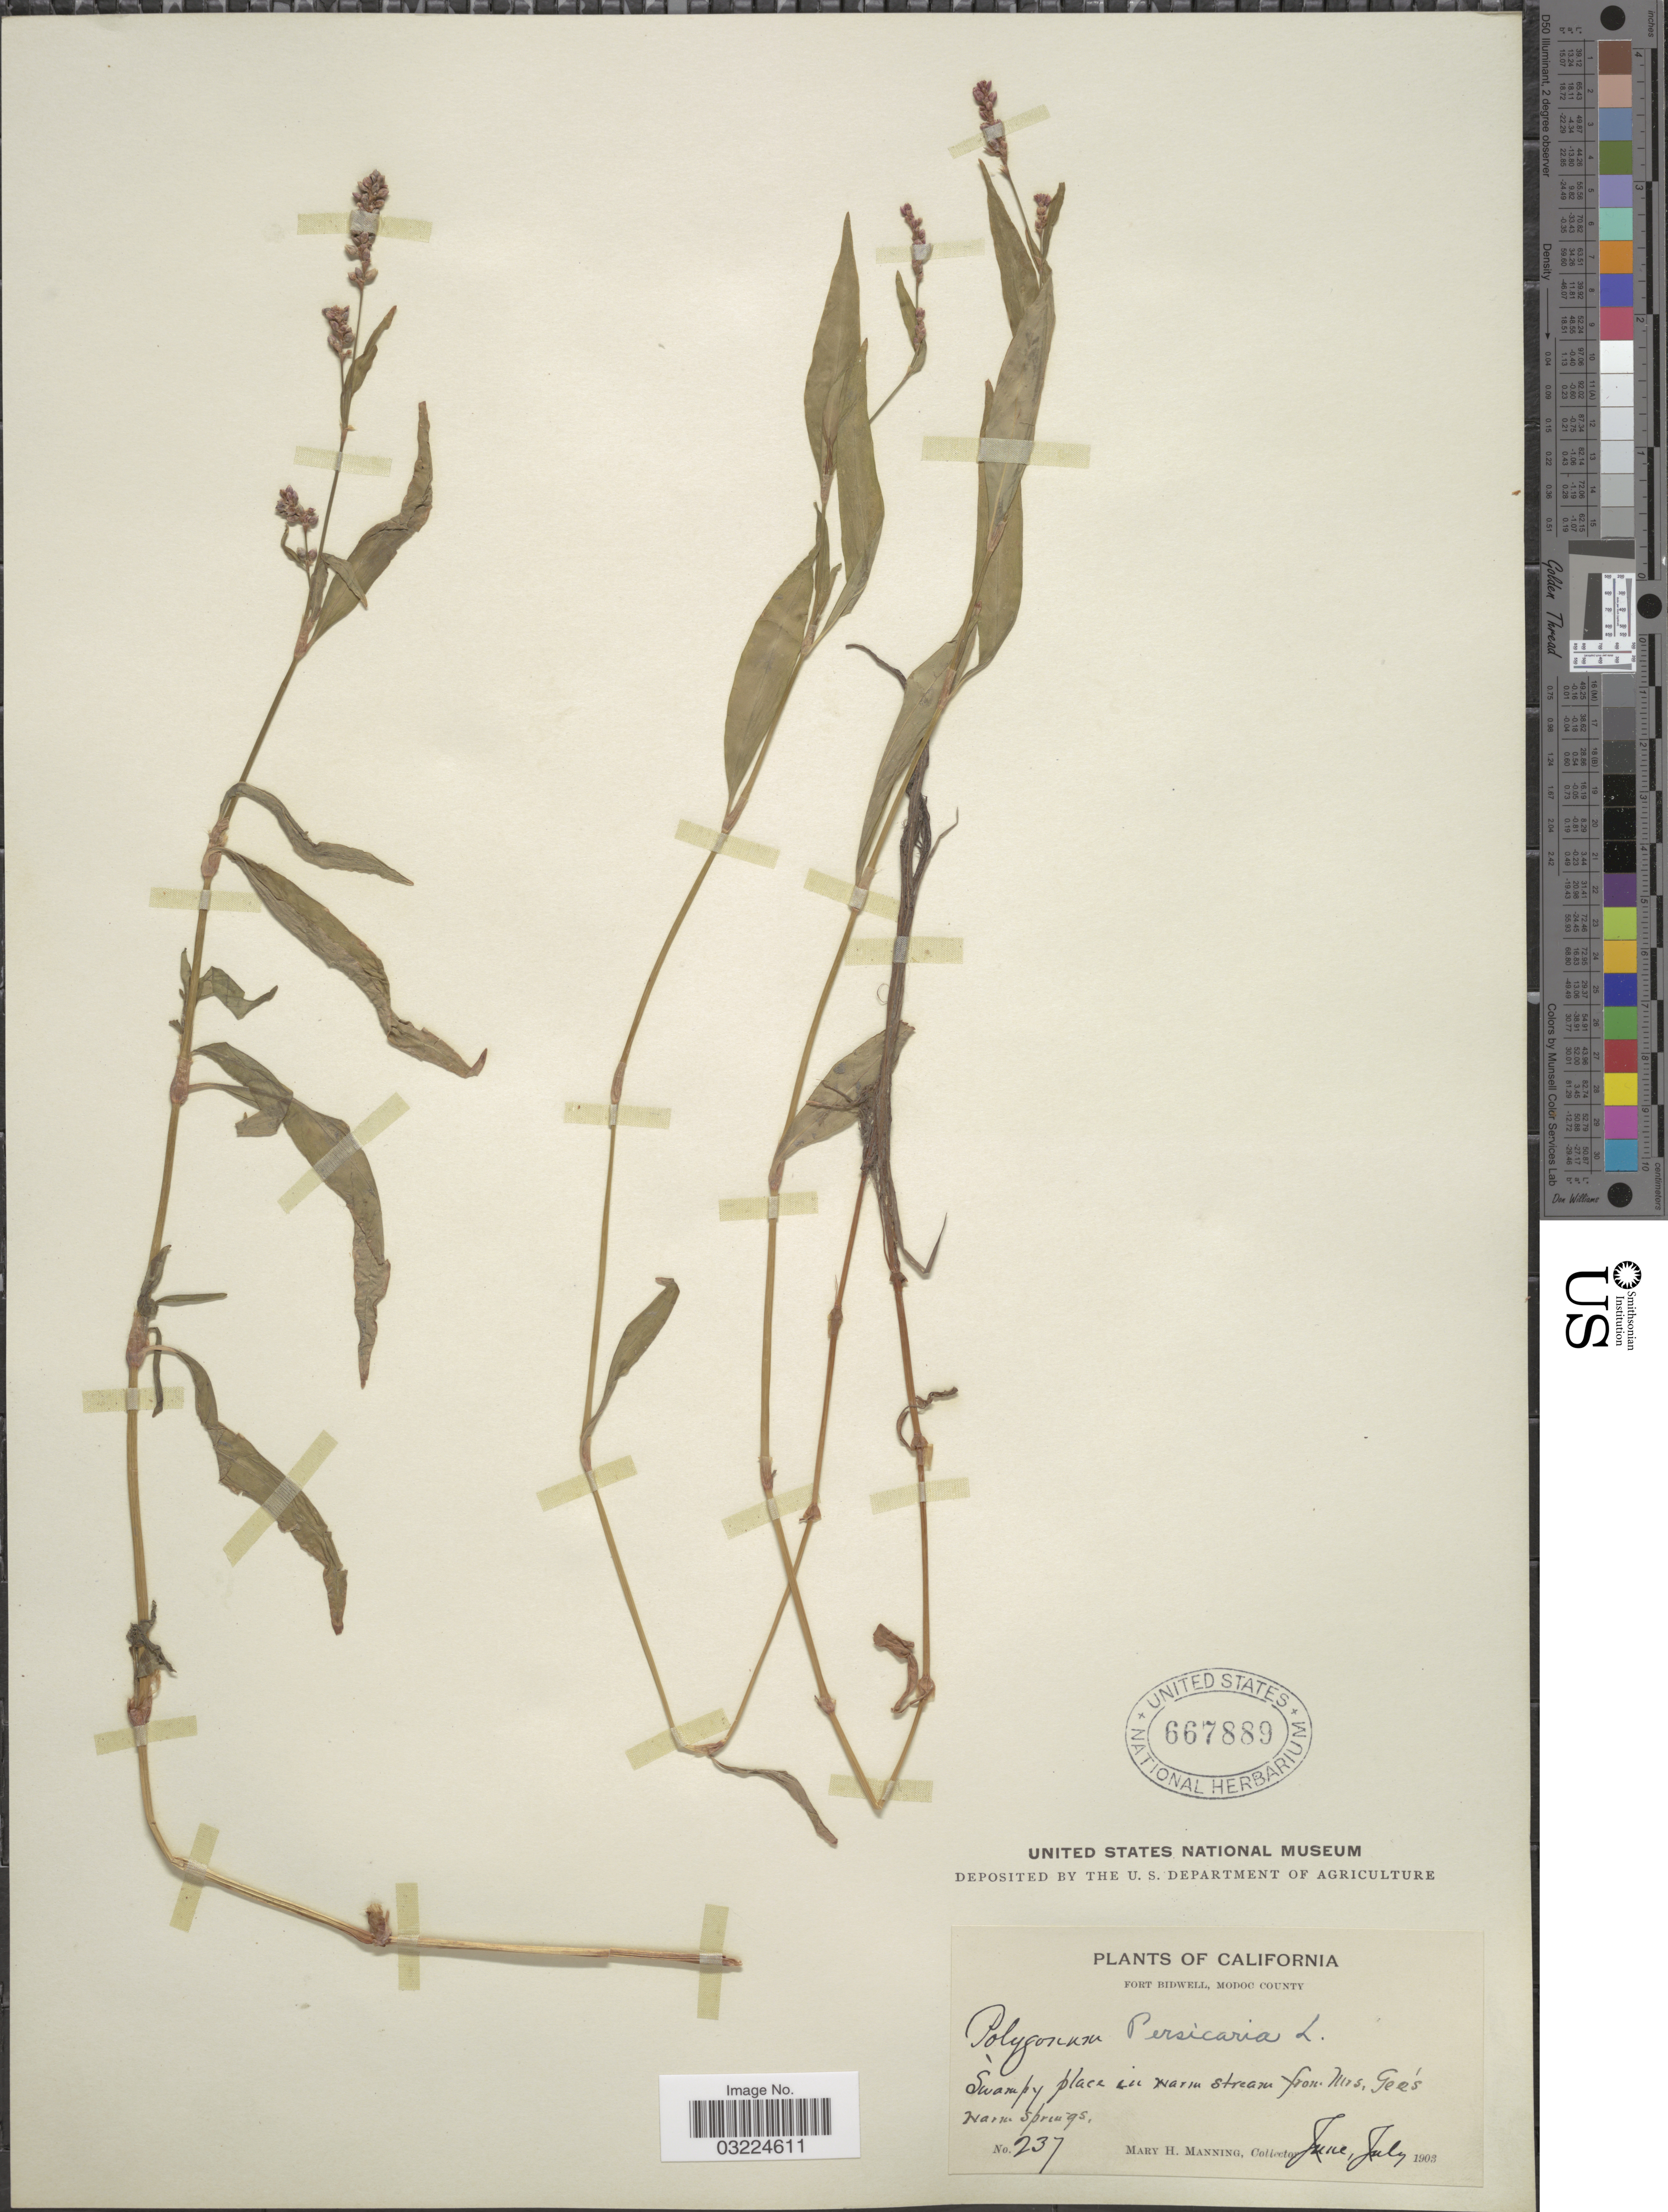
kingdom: Plantae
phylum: Tracheophyta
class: Magnoliopsida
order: Caryophyllales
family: Polygonaceae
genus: Persicaria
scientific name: Persicaria maculosa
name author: S.F. Gray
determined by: Atha, D. E.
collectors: M. Manning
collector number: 237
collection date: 1903-06/1903-07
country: United States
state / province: California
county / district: Modoc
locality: Fort Bidwell, Modoc County. Swampy place in warm stream from Mrs. Gee's warm springs.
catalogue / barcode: US 667889